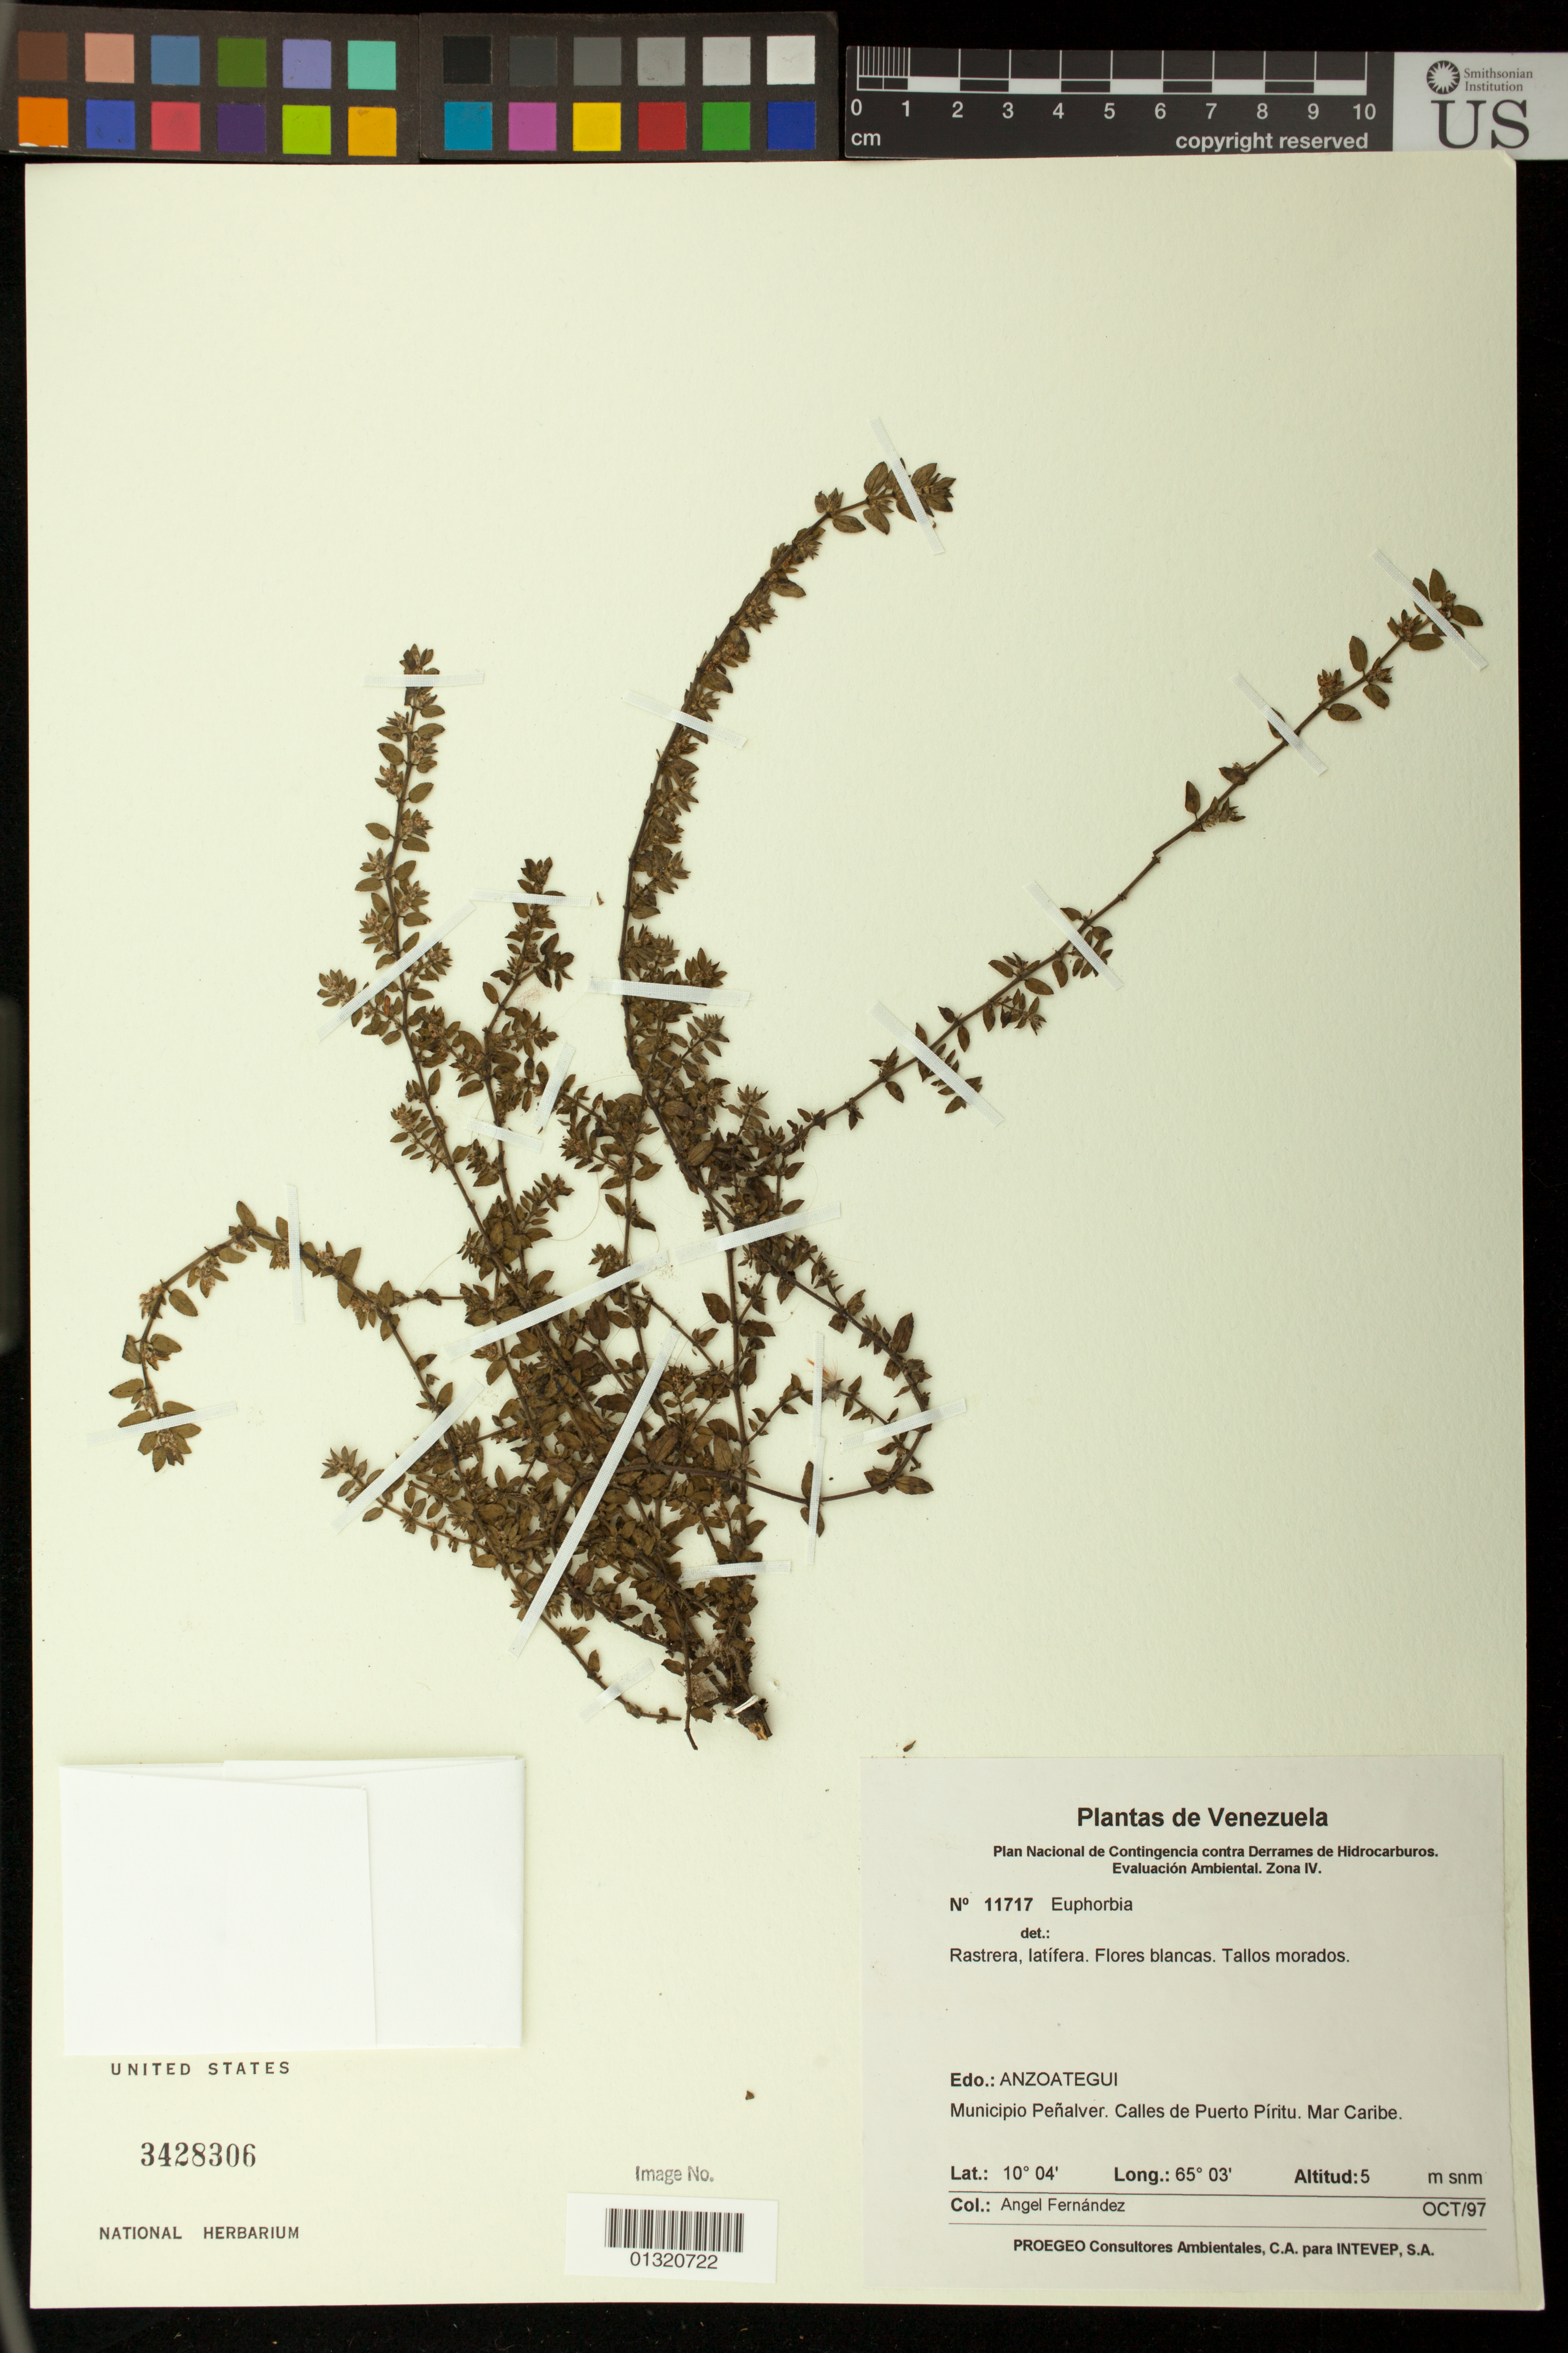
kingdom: Plantae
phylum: Tracheophyta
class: Magnoliopsida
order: Malpighiales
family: Euphorbiaceae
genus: Euphorbia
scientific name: Euphorbia sp.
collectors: Á. Fernández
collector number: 11717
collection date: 1997-10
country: Venezuela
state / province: Anzoategui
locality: Municipio Peñalver. Calles de Puerto Píritu. Mar Caribe.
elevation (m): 5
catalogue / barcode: US 3428306